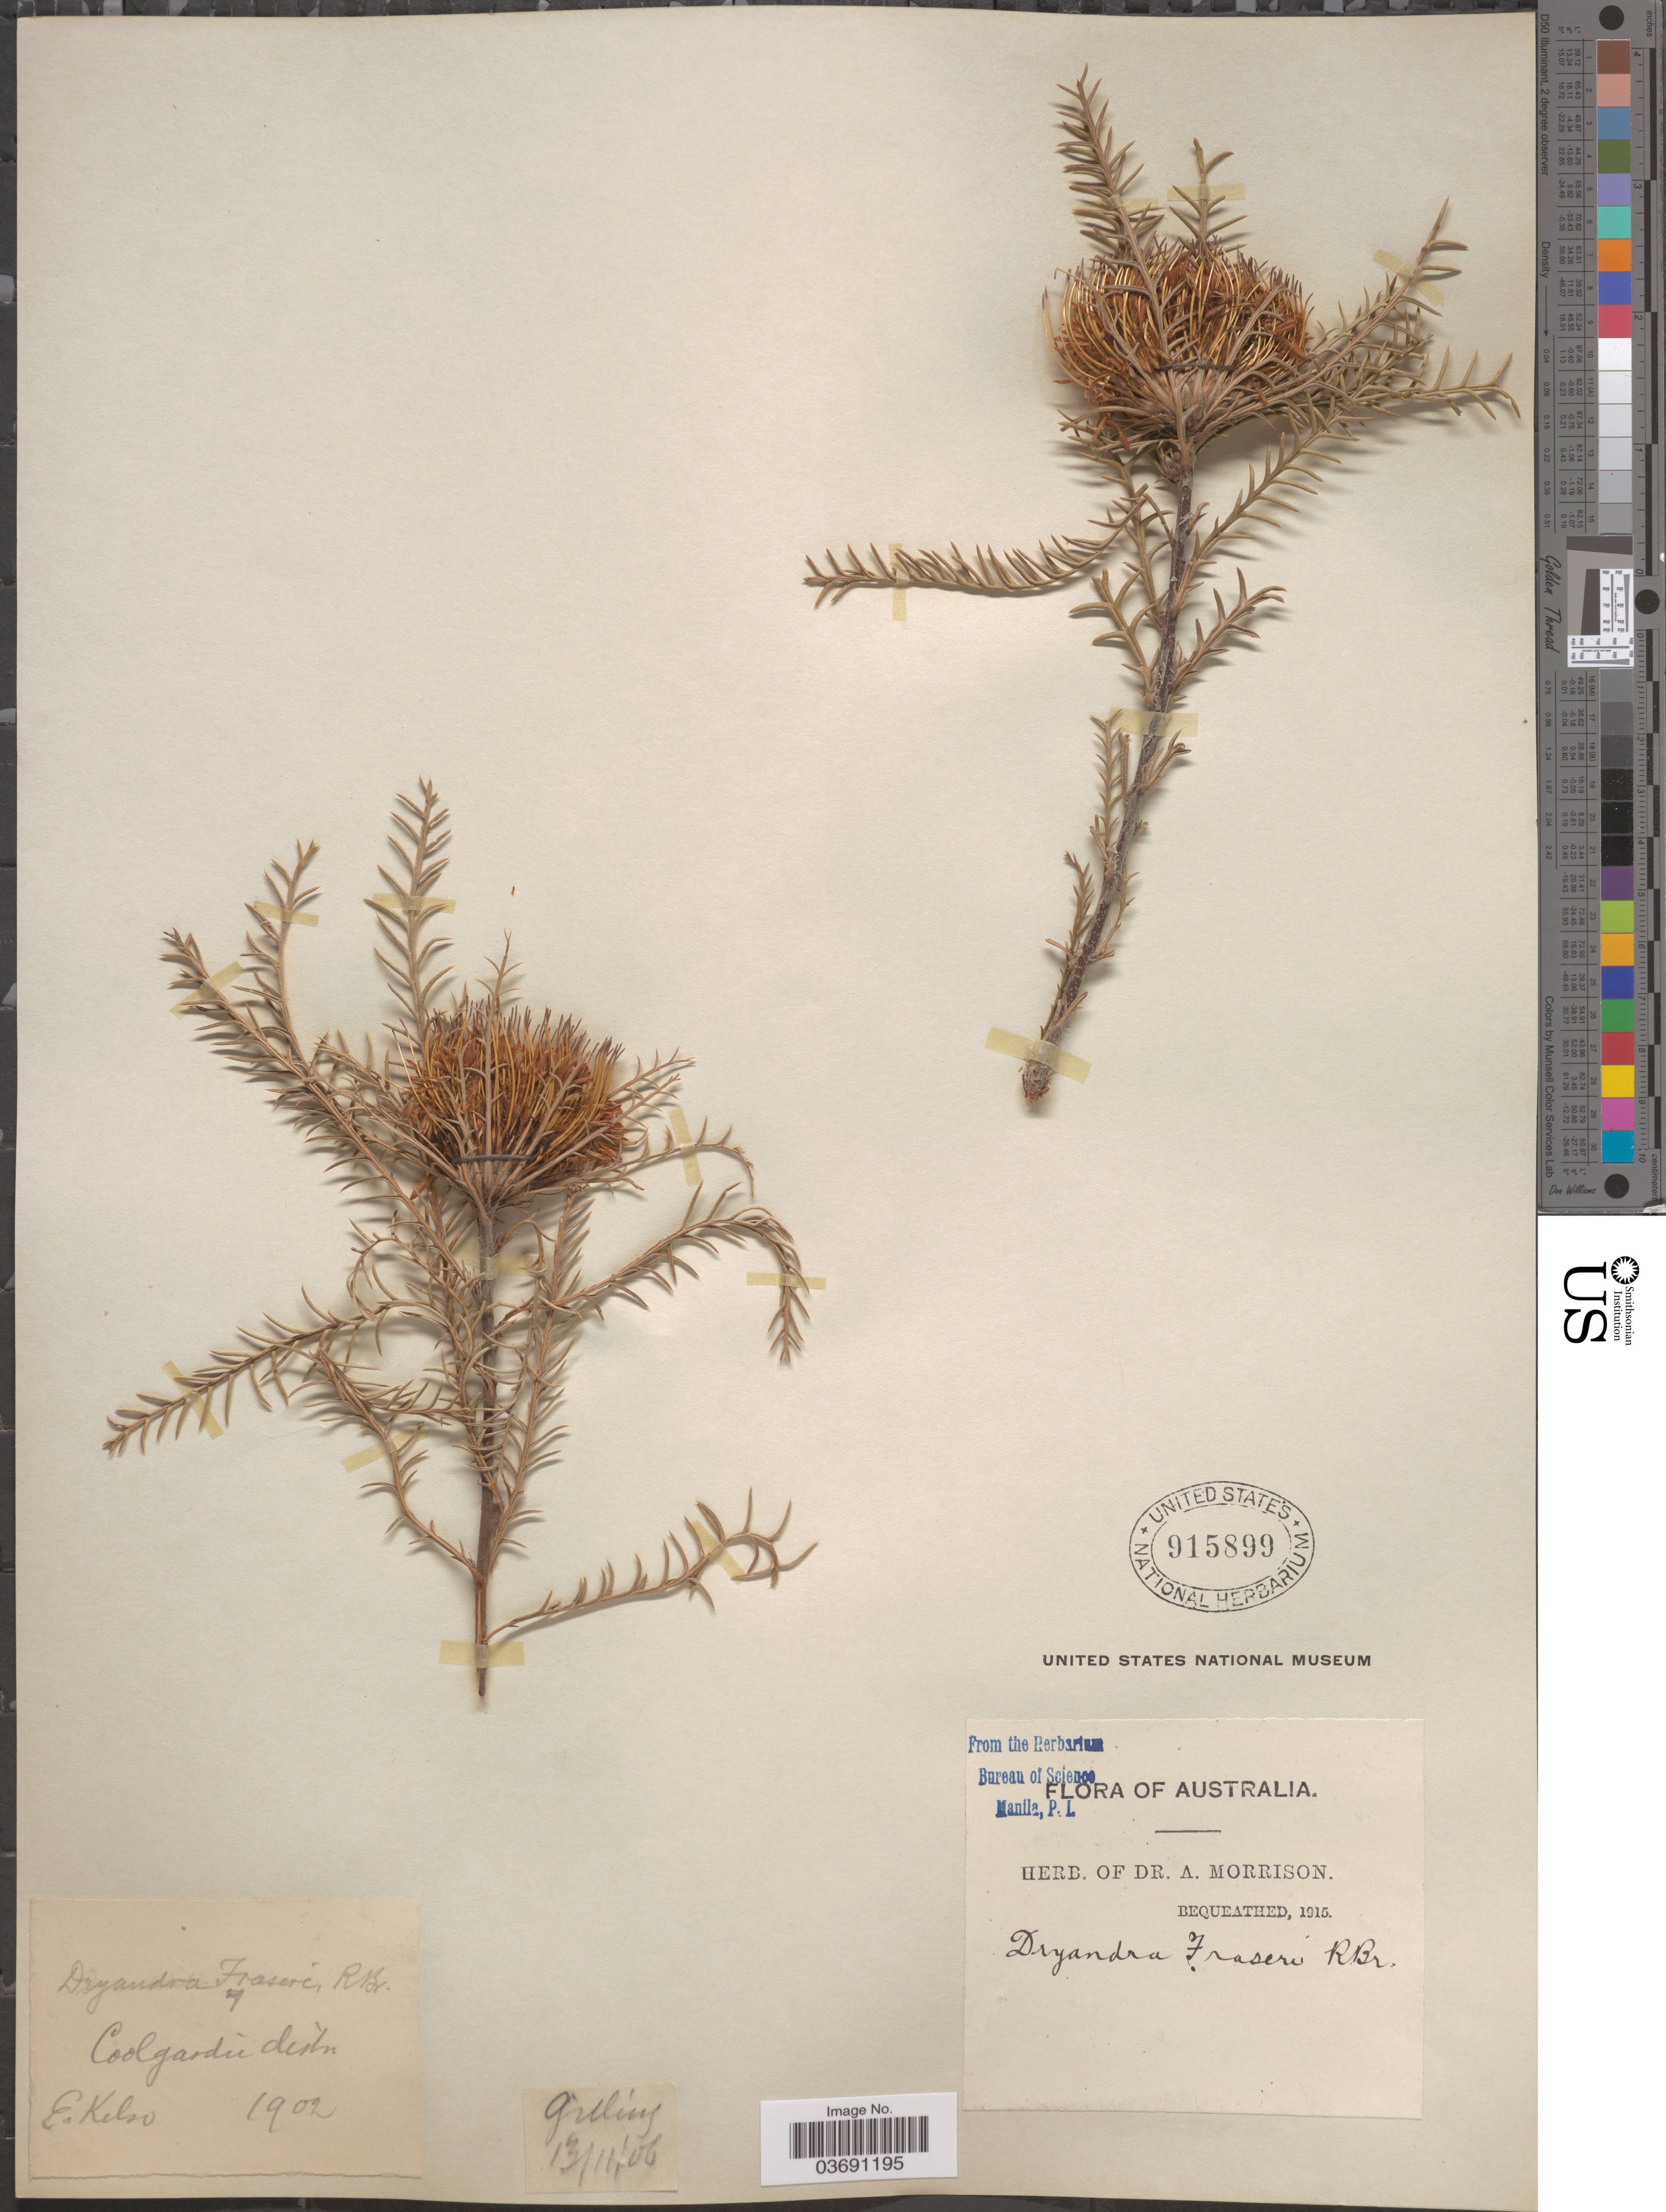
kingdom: Plantae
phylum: Tracheophyta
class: Magnoliopsida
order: Proteales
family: Proteaceae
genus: Dryandra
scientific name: Dryandra fraseri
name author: R. Br.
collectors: E. Kelso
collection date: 1902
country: Australia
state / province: Western Australia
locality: Coolgardie distr.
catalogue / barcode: US 915899